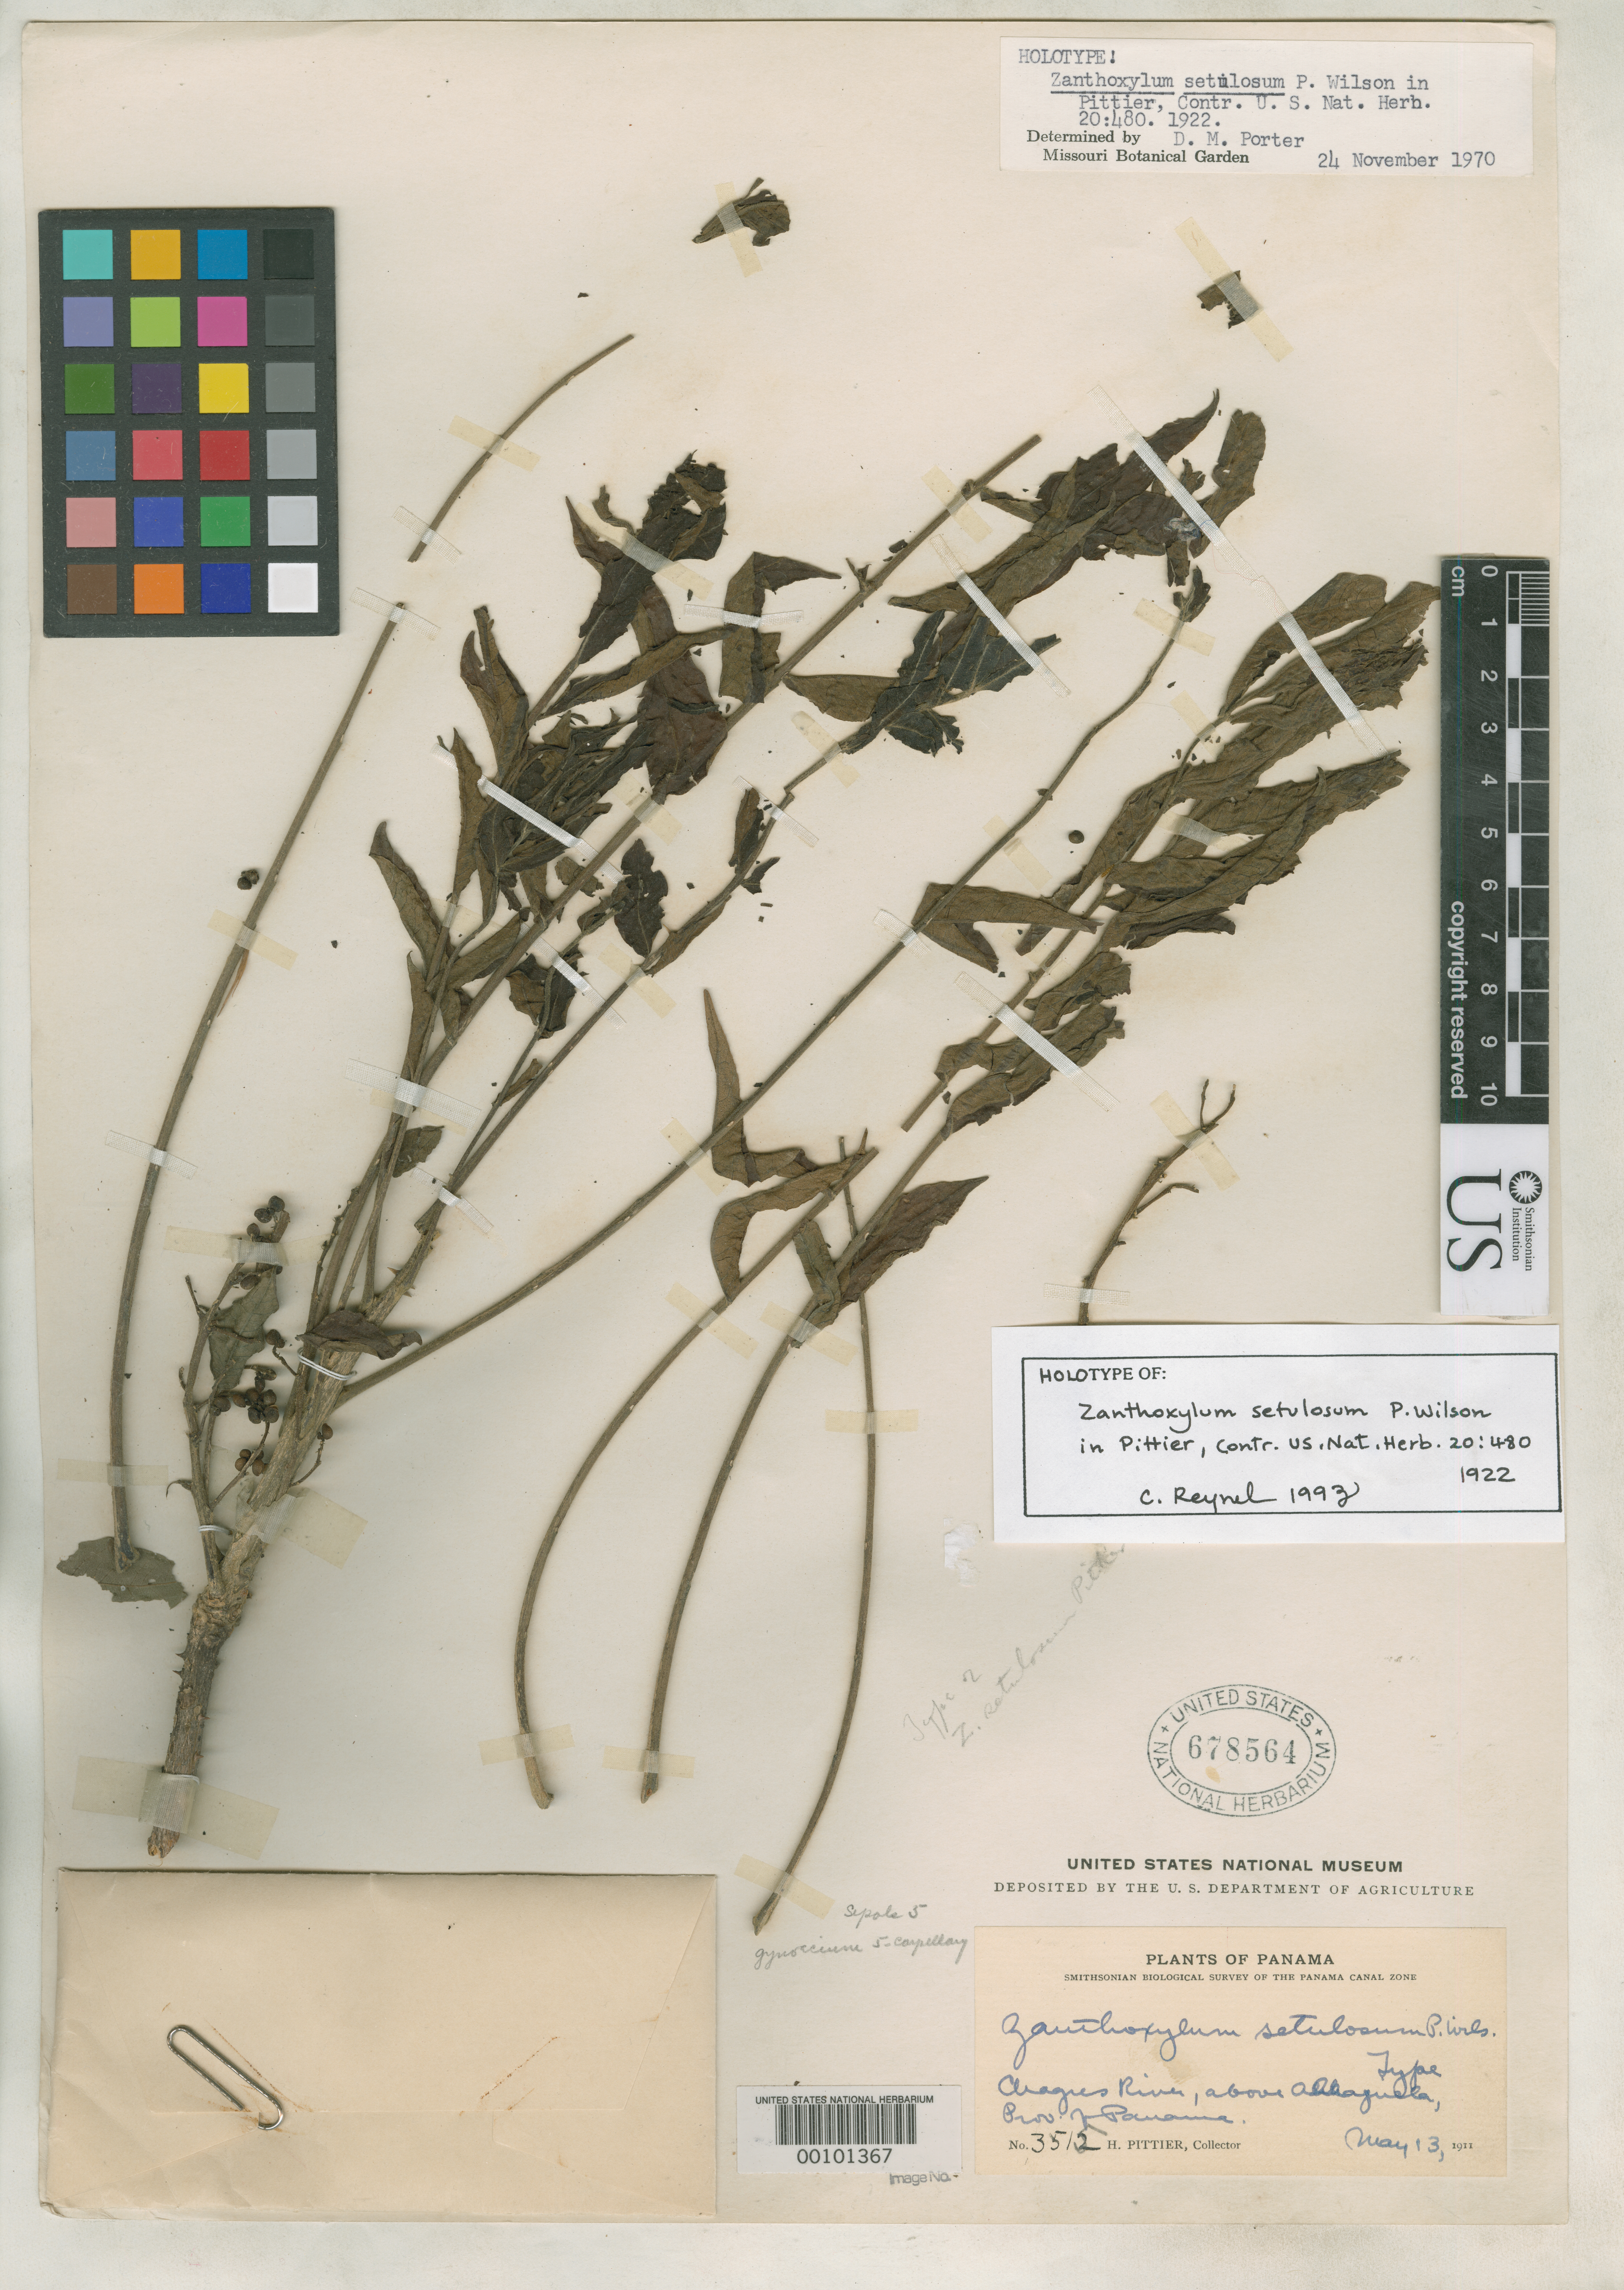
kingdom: Plantae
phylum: Tracheophyta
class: Magnoliopsida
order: Sapindales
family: Rutaceae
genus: Zanthoxylum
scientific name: Zanthoxylum setulosum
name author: P. Wilson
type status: Holotype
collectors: H. F. Pittier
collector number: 3515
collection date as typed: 13 May 1911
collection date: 1911-05-13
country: Panama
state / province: Panamá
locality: Chagres River, above Albajuela.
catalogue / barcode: US 678564